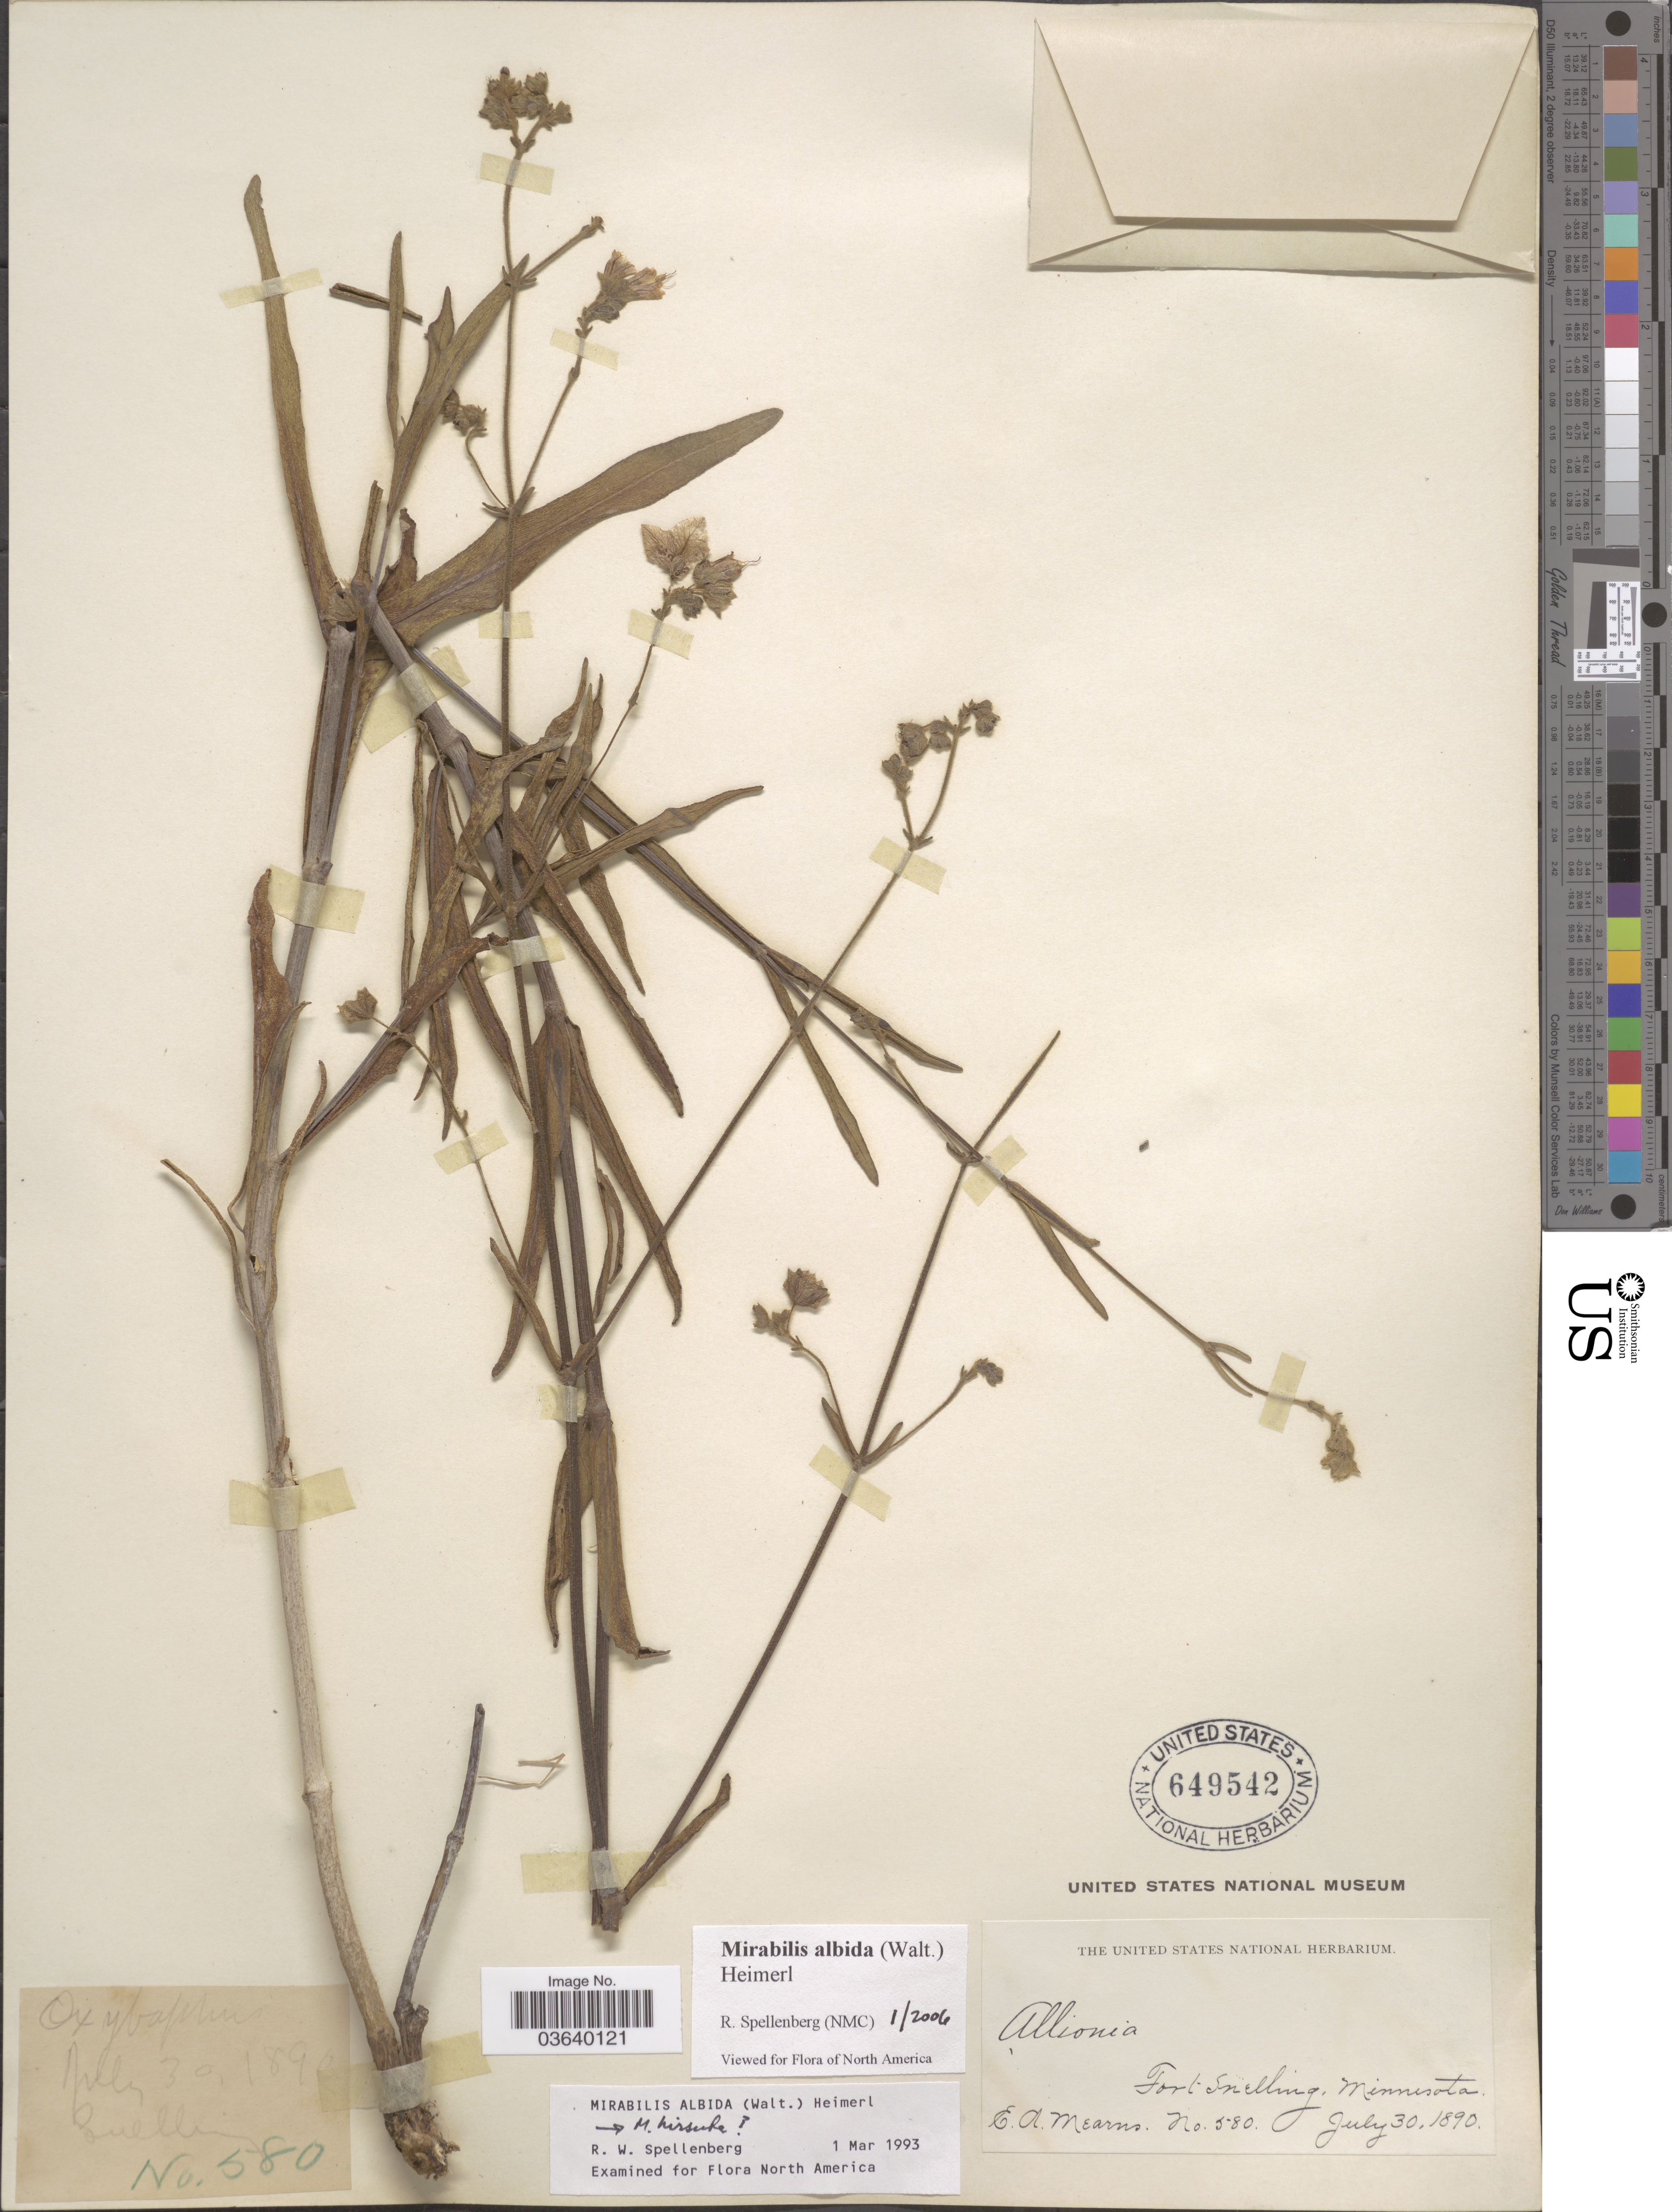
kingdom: Plantae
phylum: Tracheophyta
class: Magnoliopsida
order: Caryophyllales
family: Nyctaginaceae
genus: Mirabilis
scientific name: Mirabilis albida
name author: (Walter) Heimerl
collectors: E. A. Mearns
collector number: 580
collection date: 1890-07-30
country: United States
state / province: Minnesota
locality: Fort Snelling.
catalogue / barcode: US 649542